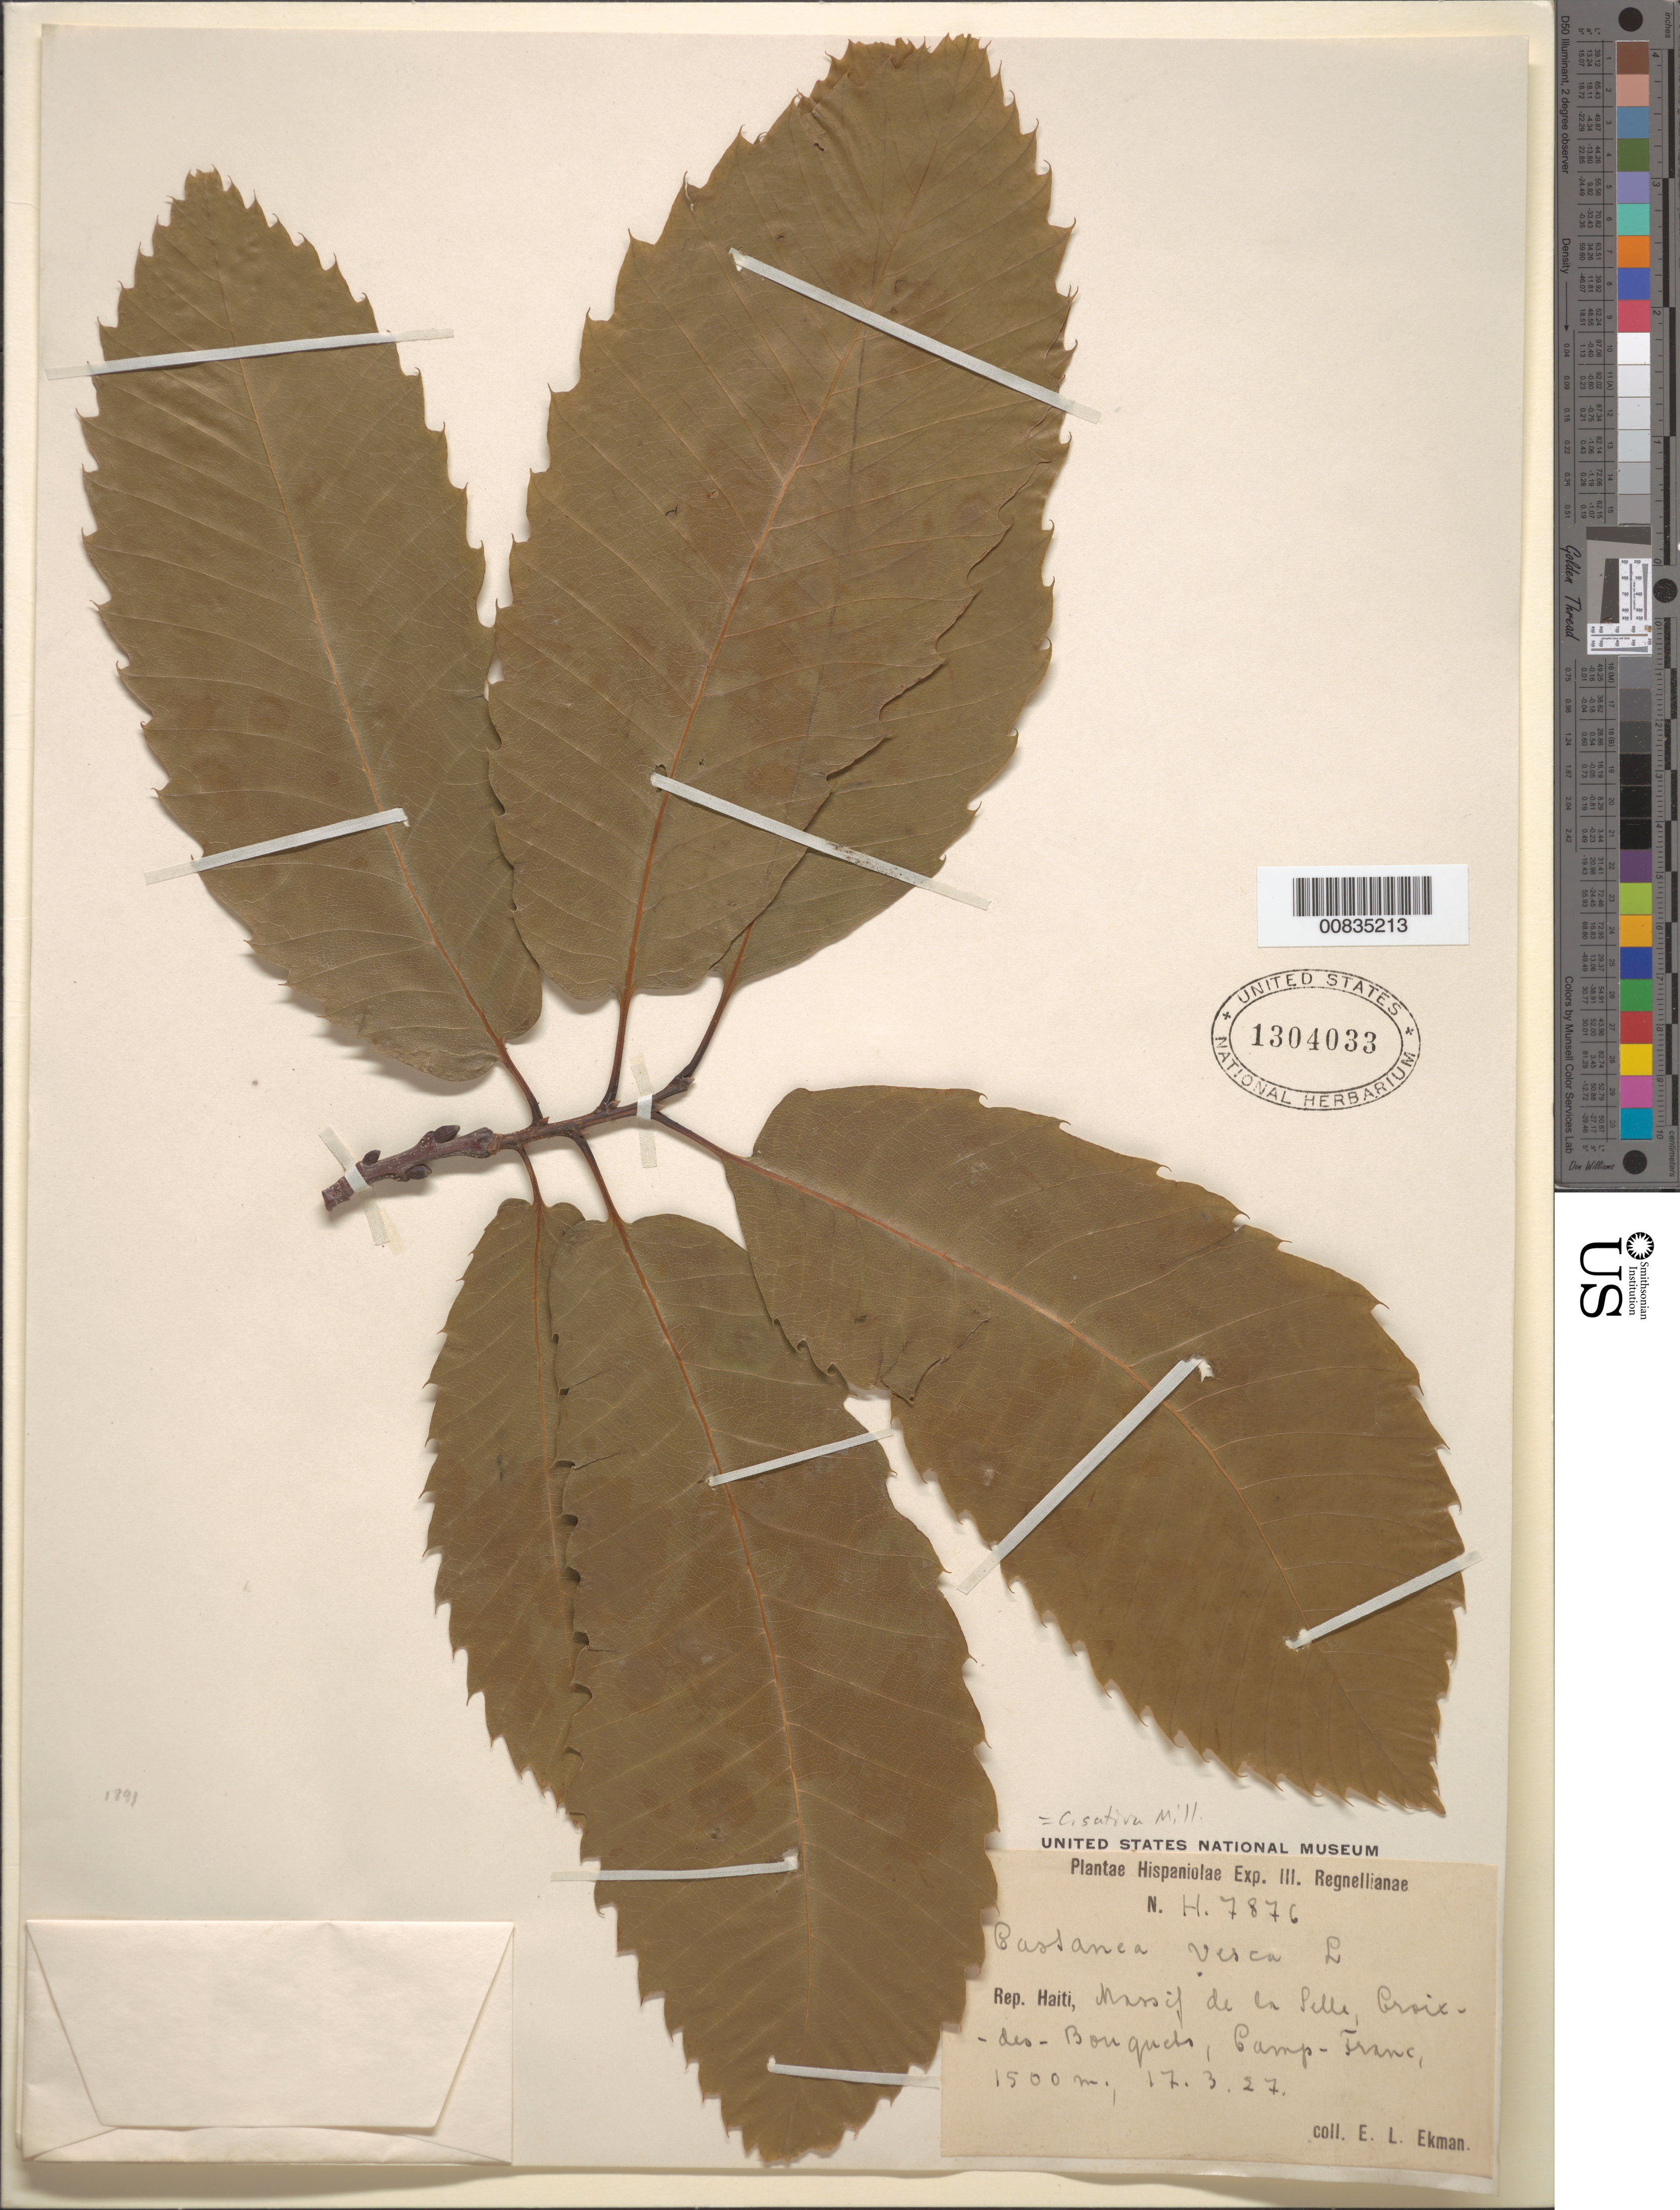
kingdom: Plantae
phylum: Tracheophyta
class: Magnoliopsida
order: Fagales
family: Fagaceae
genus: Castanea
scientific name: Castanea sp.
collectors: E. L. Ekman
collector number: H 7876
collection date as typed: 17 Mar 1927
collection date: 1927-03-17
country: Haiti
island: Hispaniola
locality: Massif de la Selle, Croix des Bouquets, Camp-Franc.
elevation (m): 1500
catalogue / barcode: US 1304033